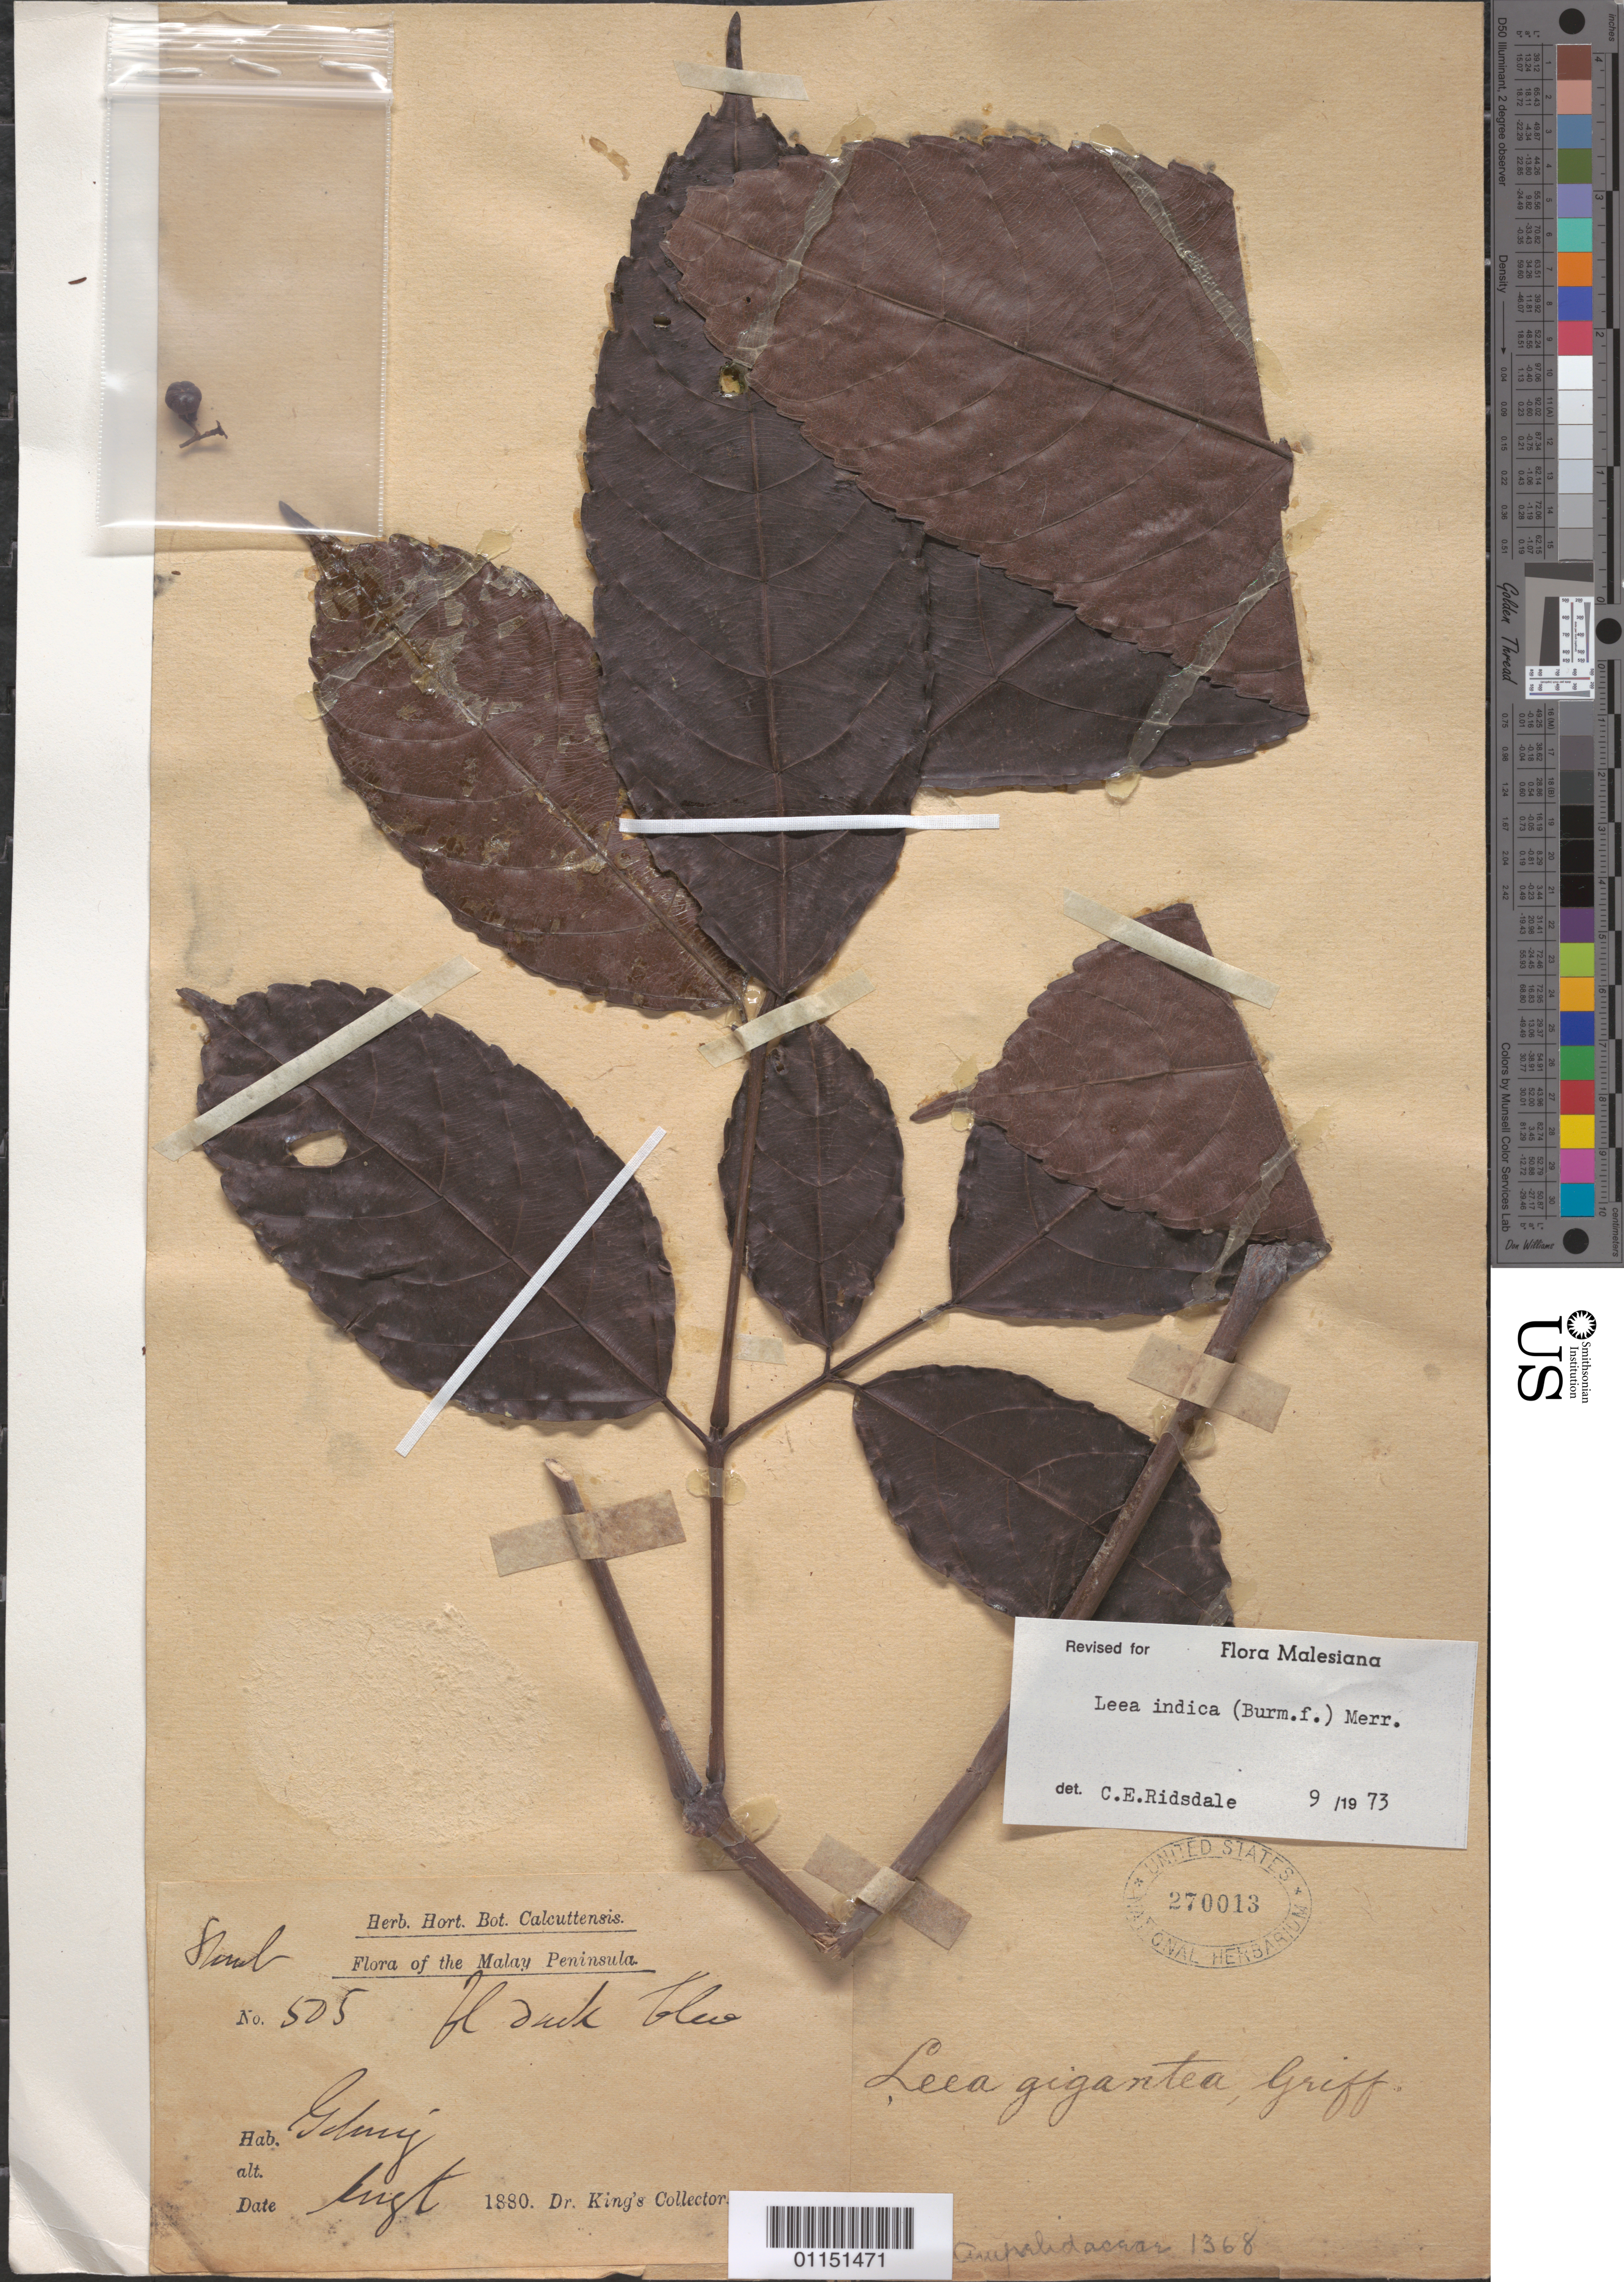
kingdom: Plantae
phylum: Tracheophyta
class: Magnoliopsida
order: Vitales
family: Vitaceae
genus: Leea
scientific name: Leea indica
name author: (Burm. f.) Merr.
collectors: G. King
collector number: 505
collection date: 1880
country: Malaysia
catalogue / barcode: US 270013